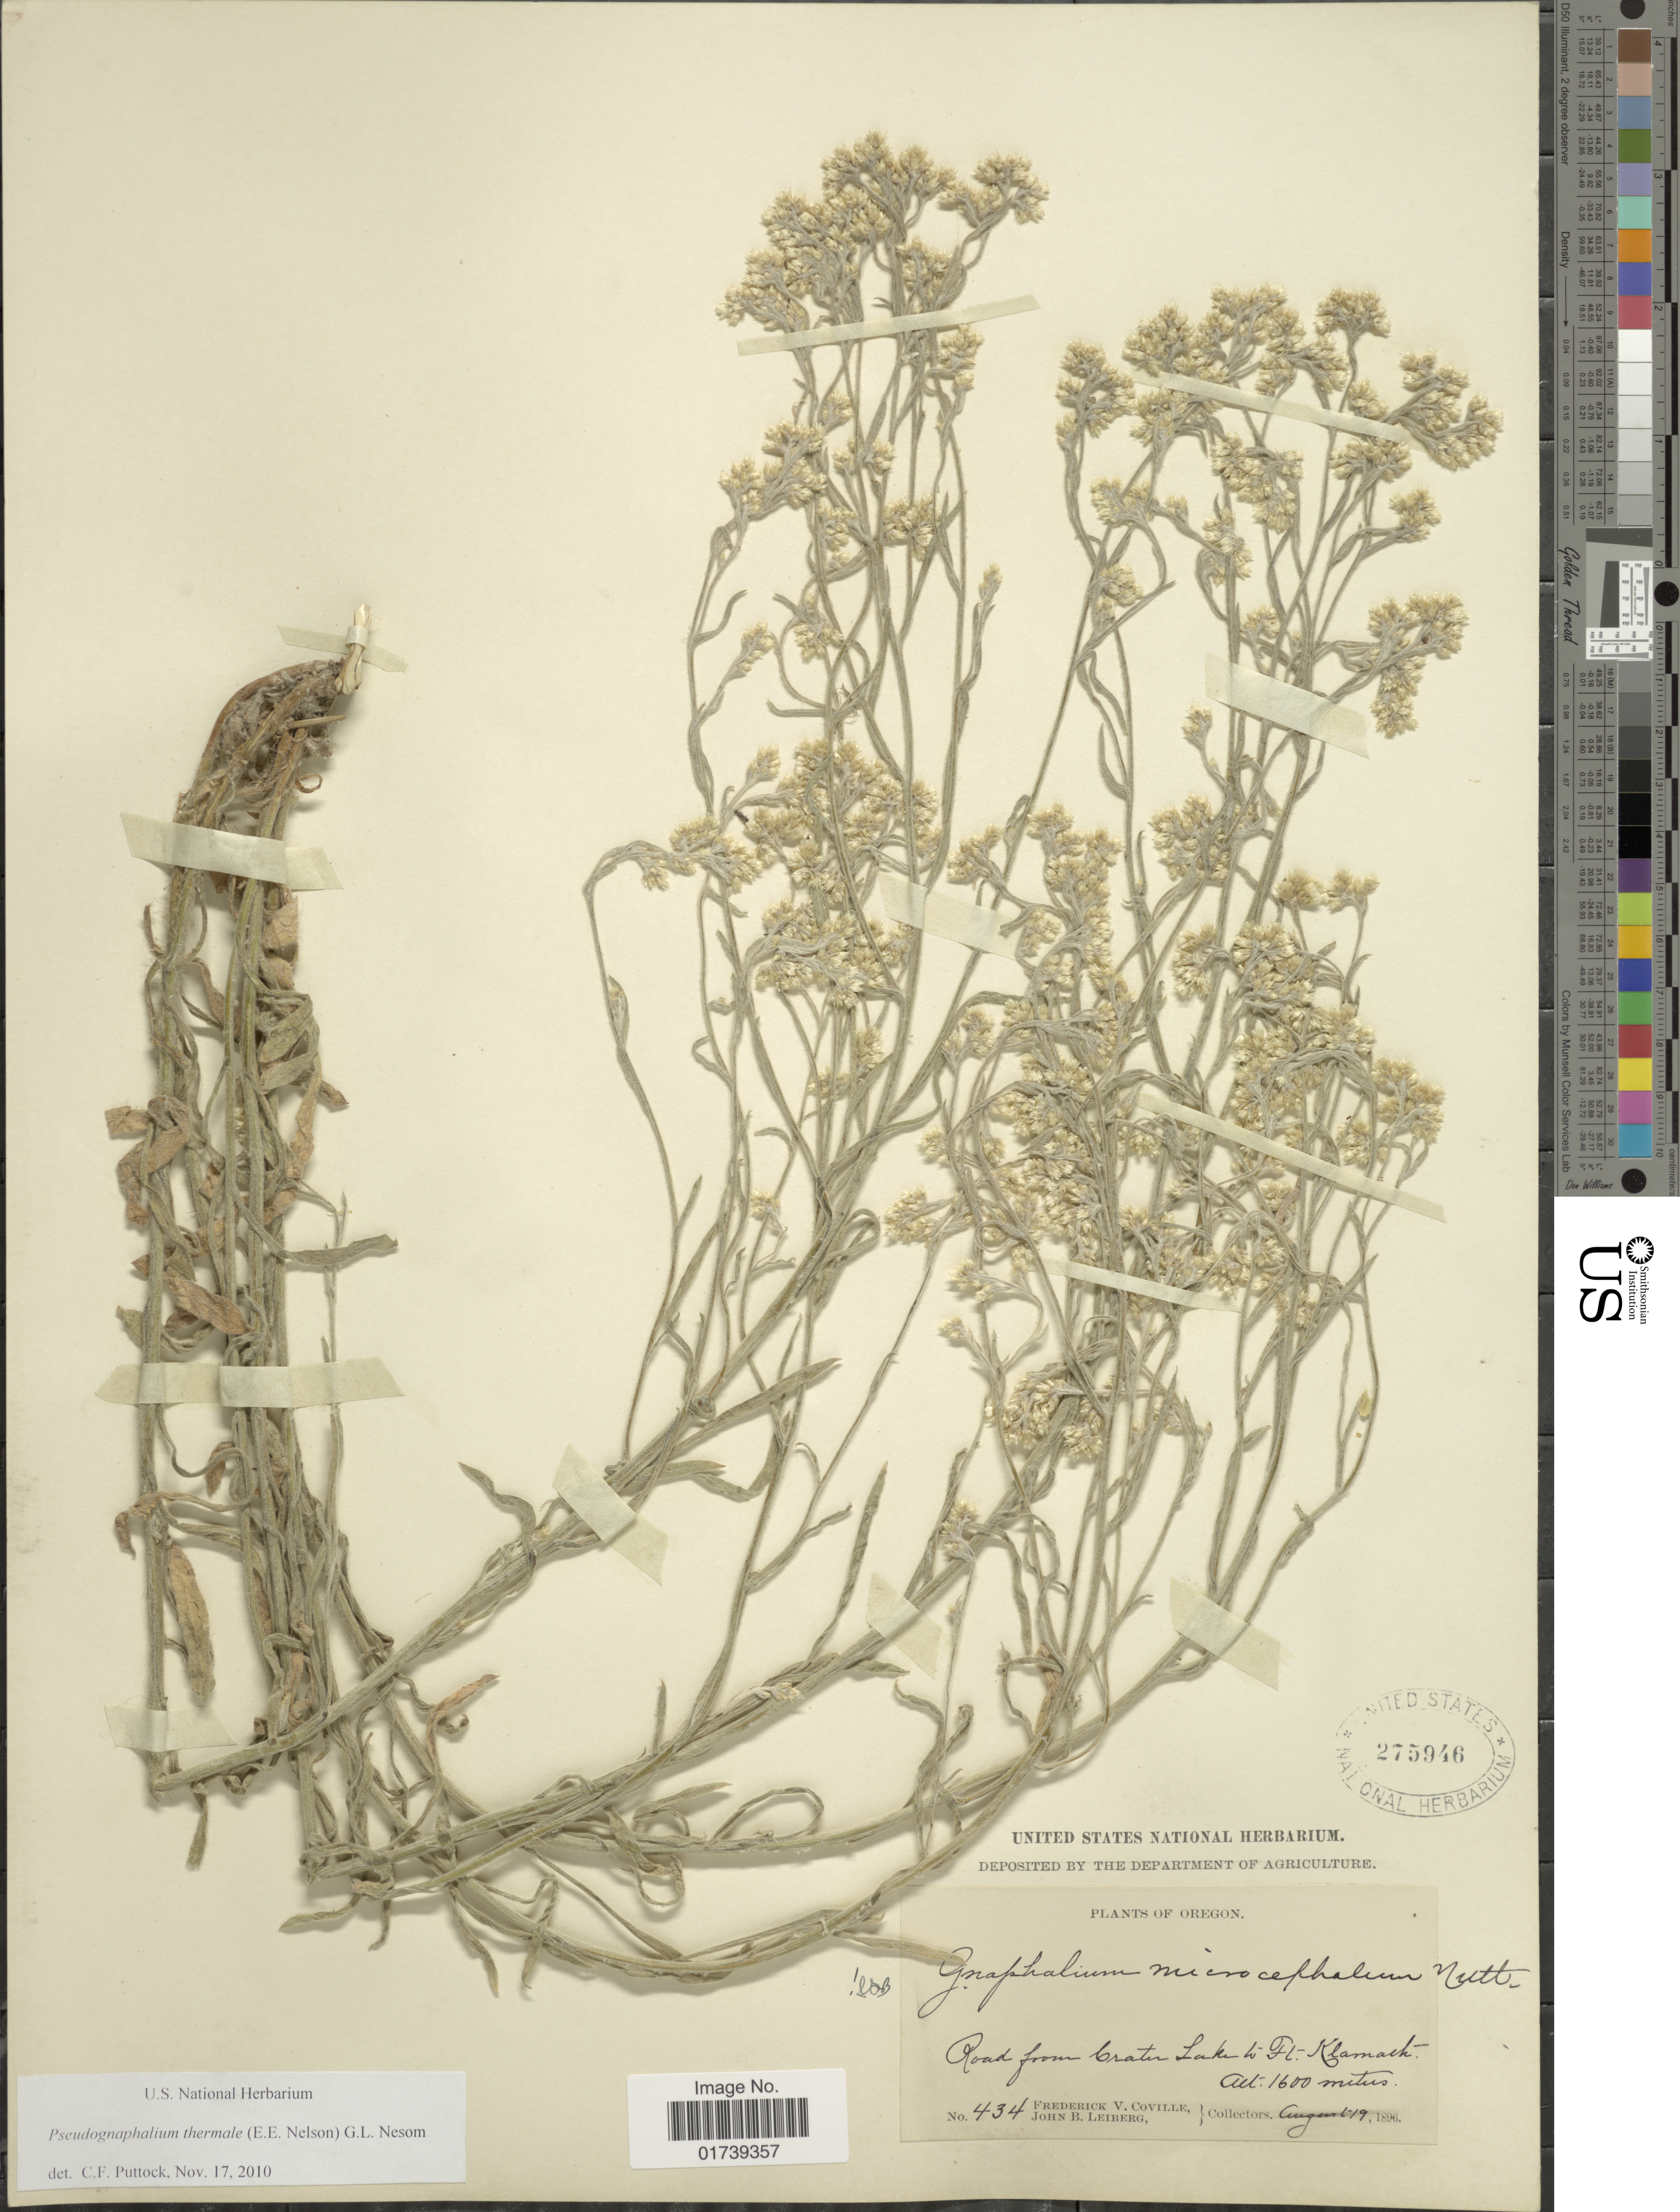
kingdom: Plantae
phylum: Tracheophyta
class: Magnoliopsida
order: Asterales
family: Asteraceae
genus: Pseudognaphalium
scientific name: Pseudognaphalium thermale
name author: (E.E. Nelson) G.L. Nesom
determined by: Puttock, Christopher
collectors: F. V. Coville & J. B. Leiberg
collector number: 434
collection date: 1896-08-19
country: United States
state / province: Oregon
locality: Road from Crater Lake, W. Ft. Klamack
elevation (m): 1600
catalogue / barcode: US 275946